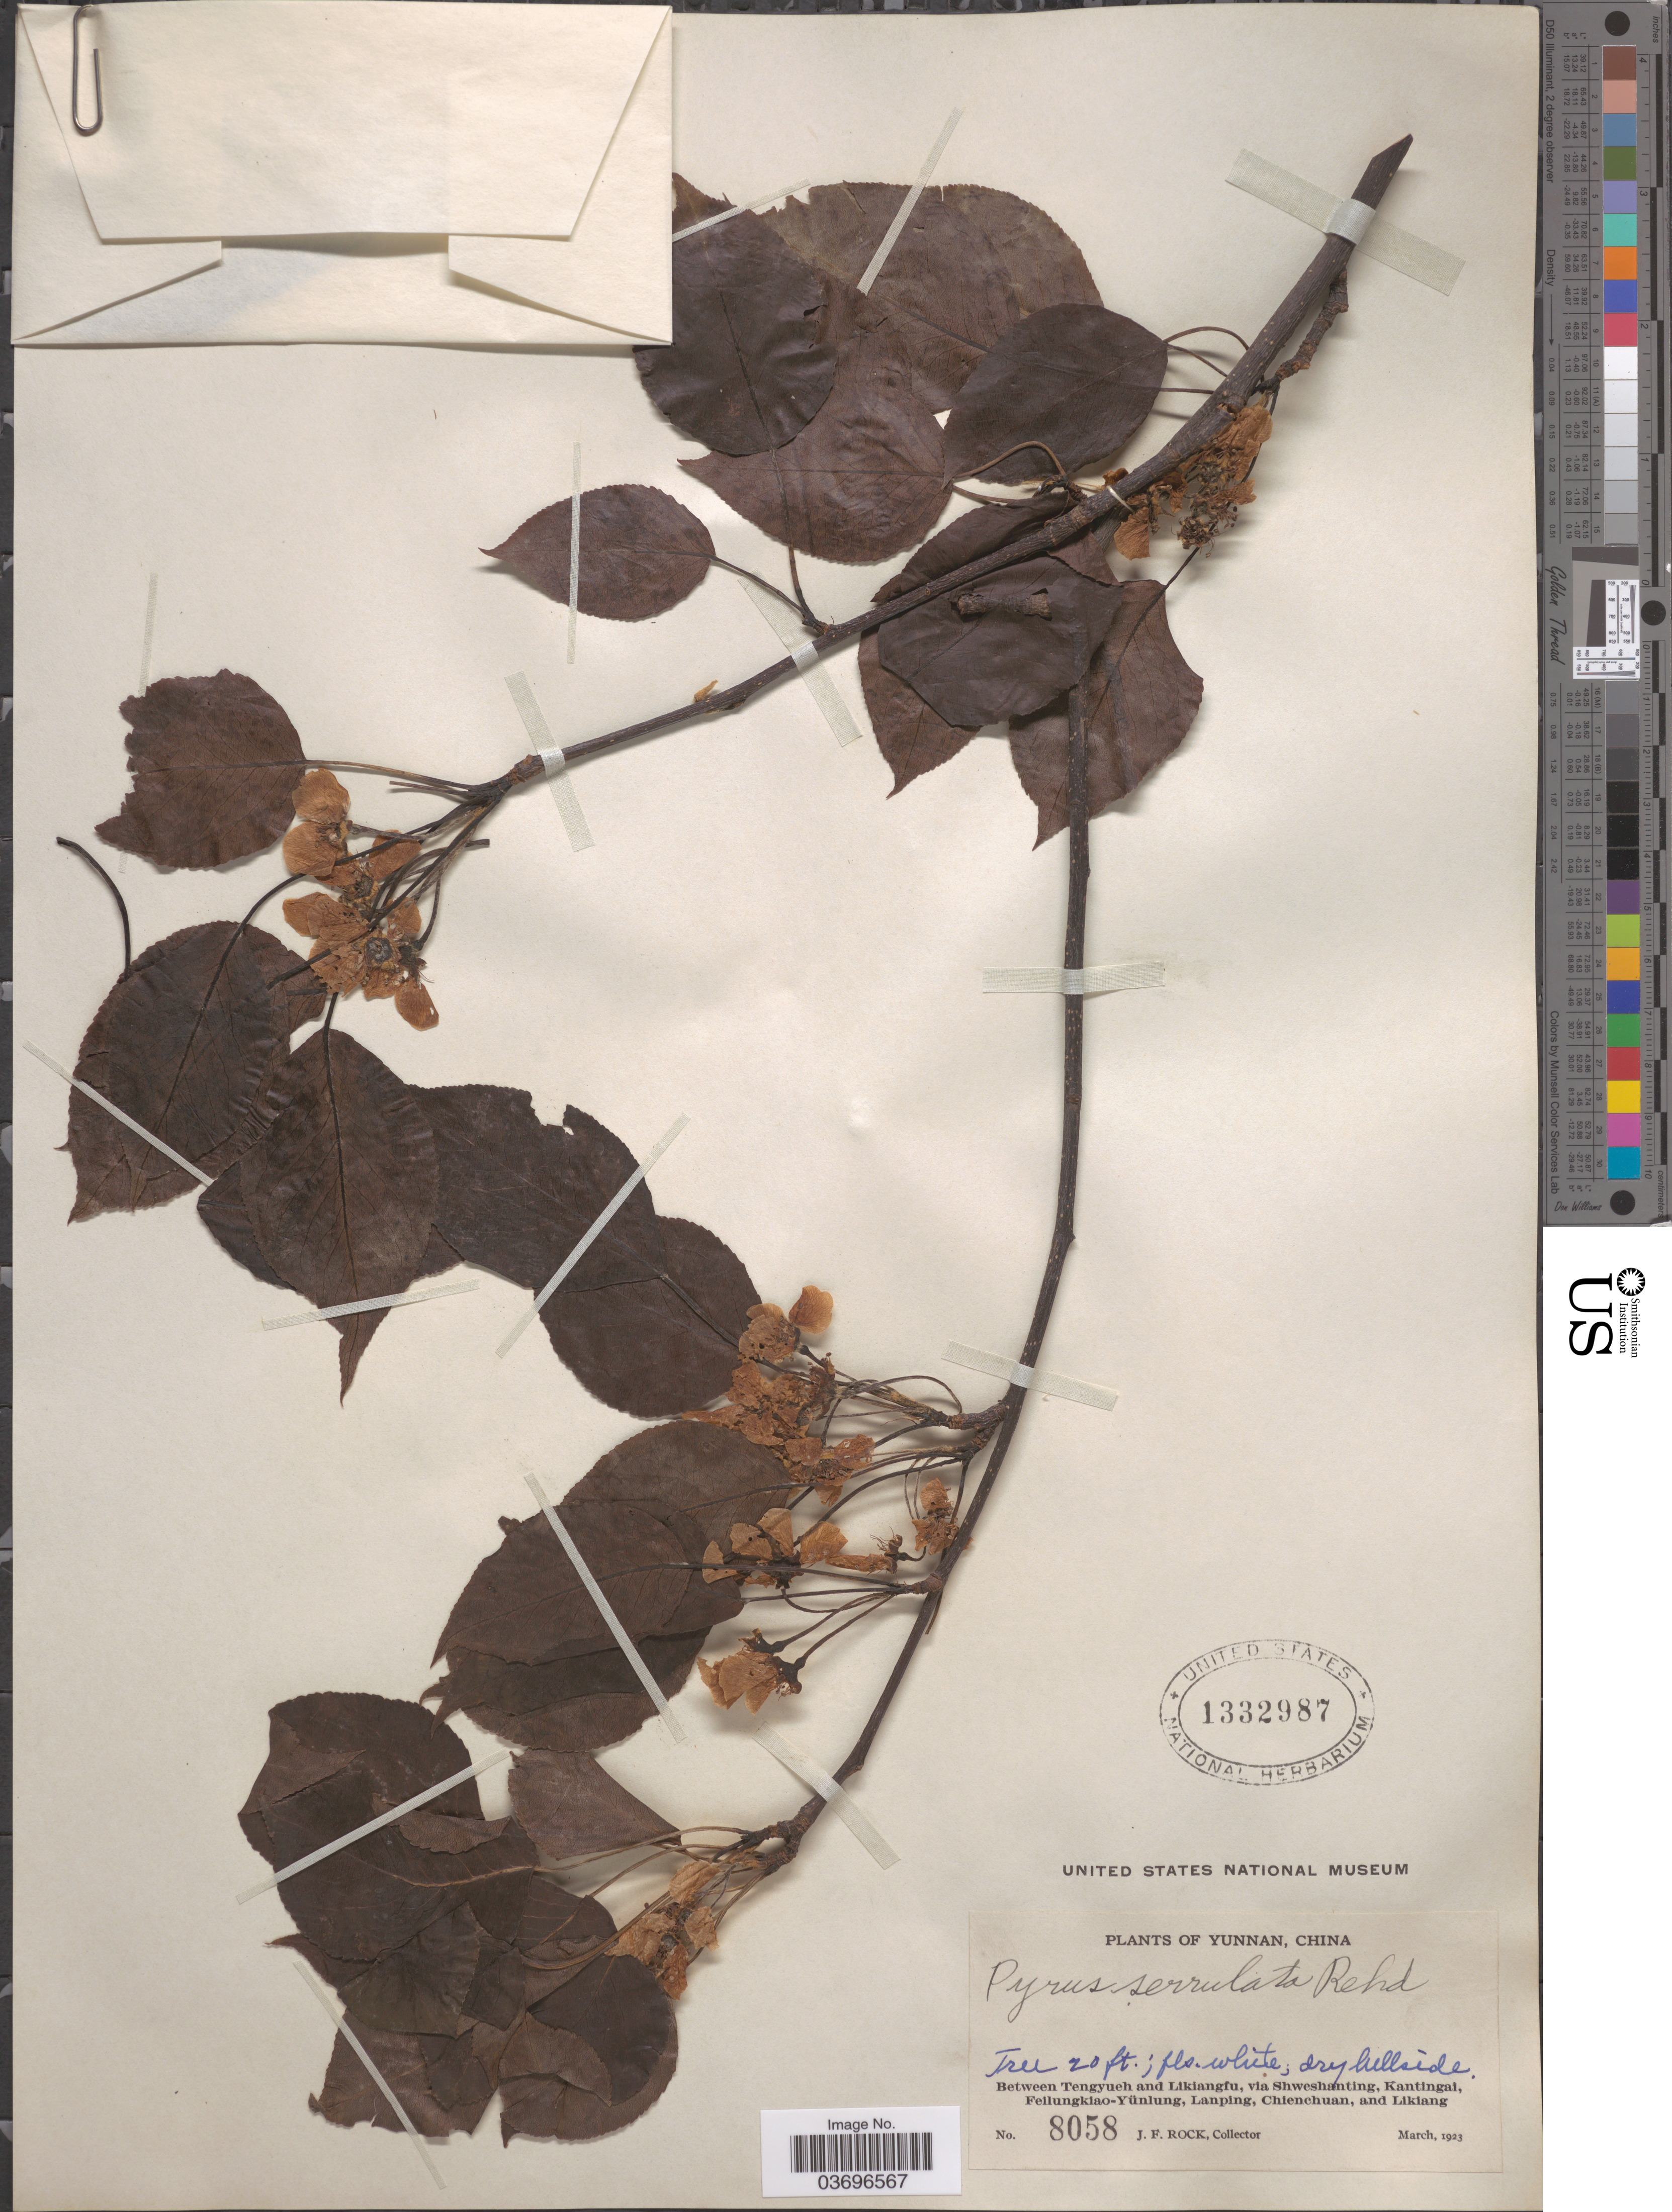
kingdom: Plantae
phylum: Tracheophyta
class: Magnoliopsida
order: Rosales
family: Rosaceae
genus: Pyrus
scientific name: Pyrus serrulata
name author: Rehder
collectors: J. Rock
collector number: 8058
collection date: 1923-03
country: China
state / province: Yunnan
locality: Between Tengyueh and Likiangfu, via Shweshanting, Kantingai, Feilungkiao-Yünlung, Lanping, Chienchuan, and Likiang.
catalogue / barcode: US 1332987